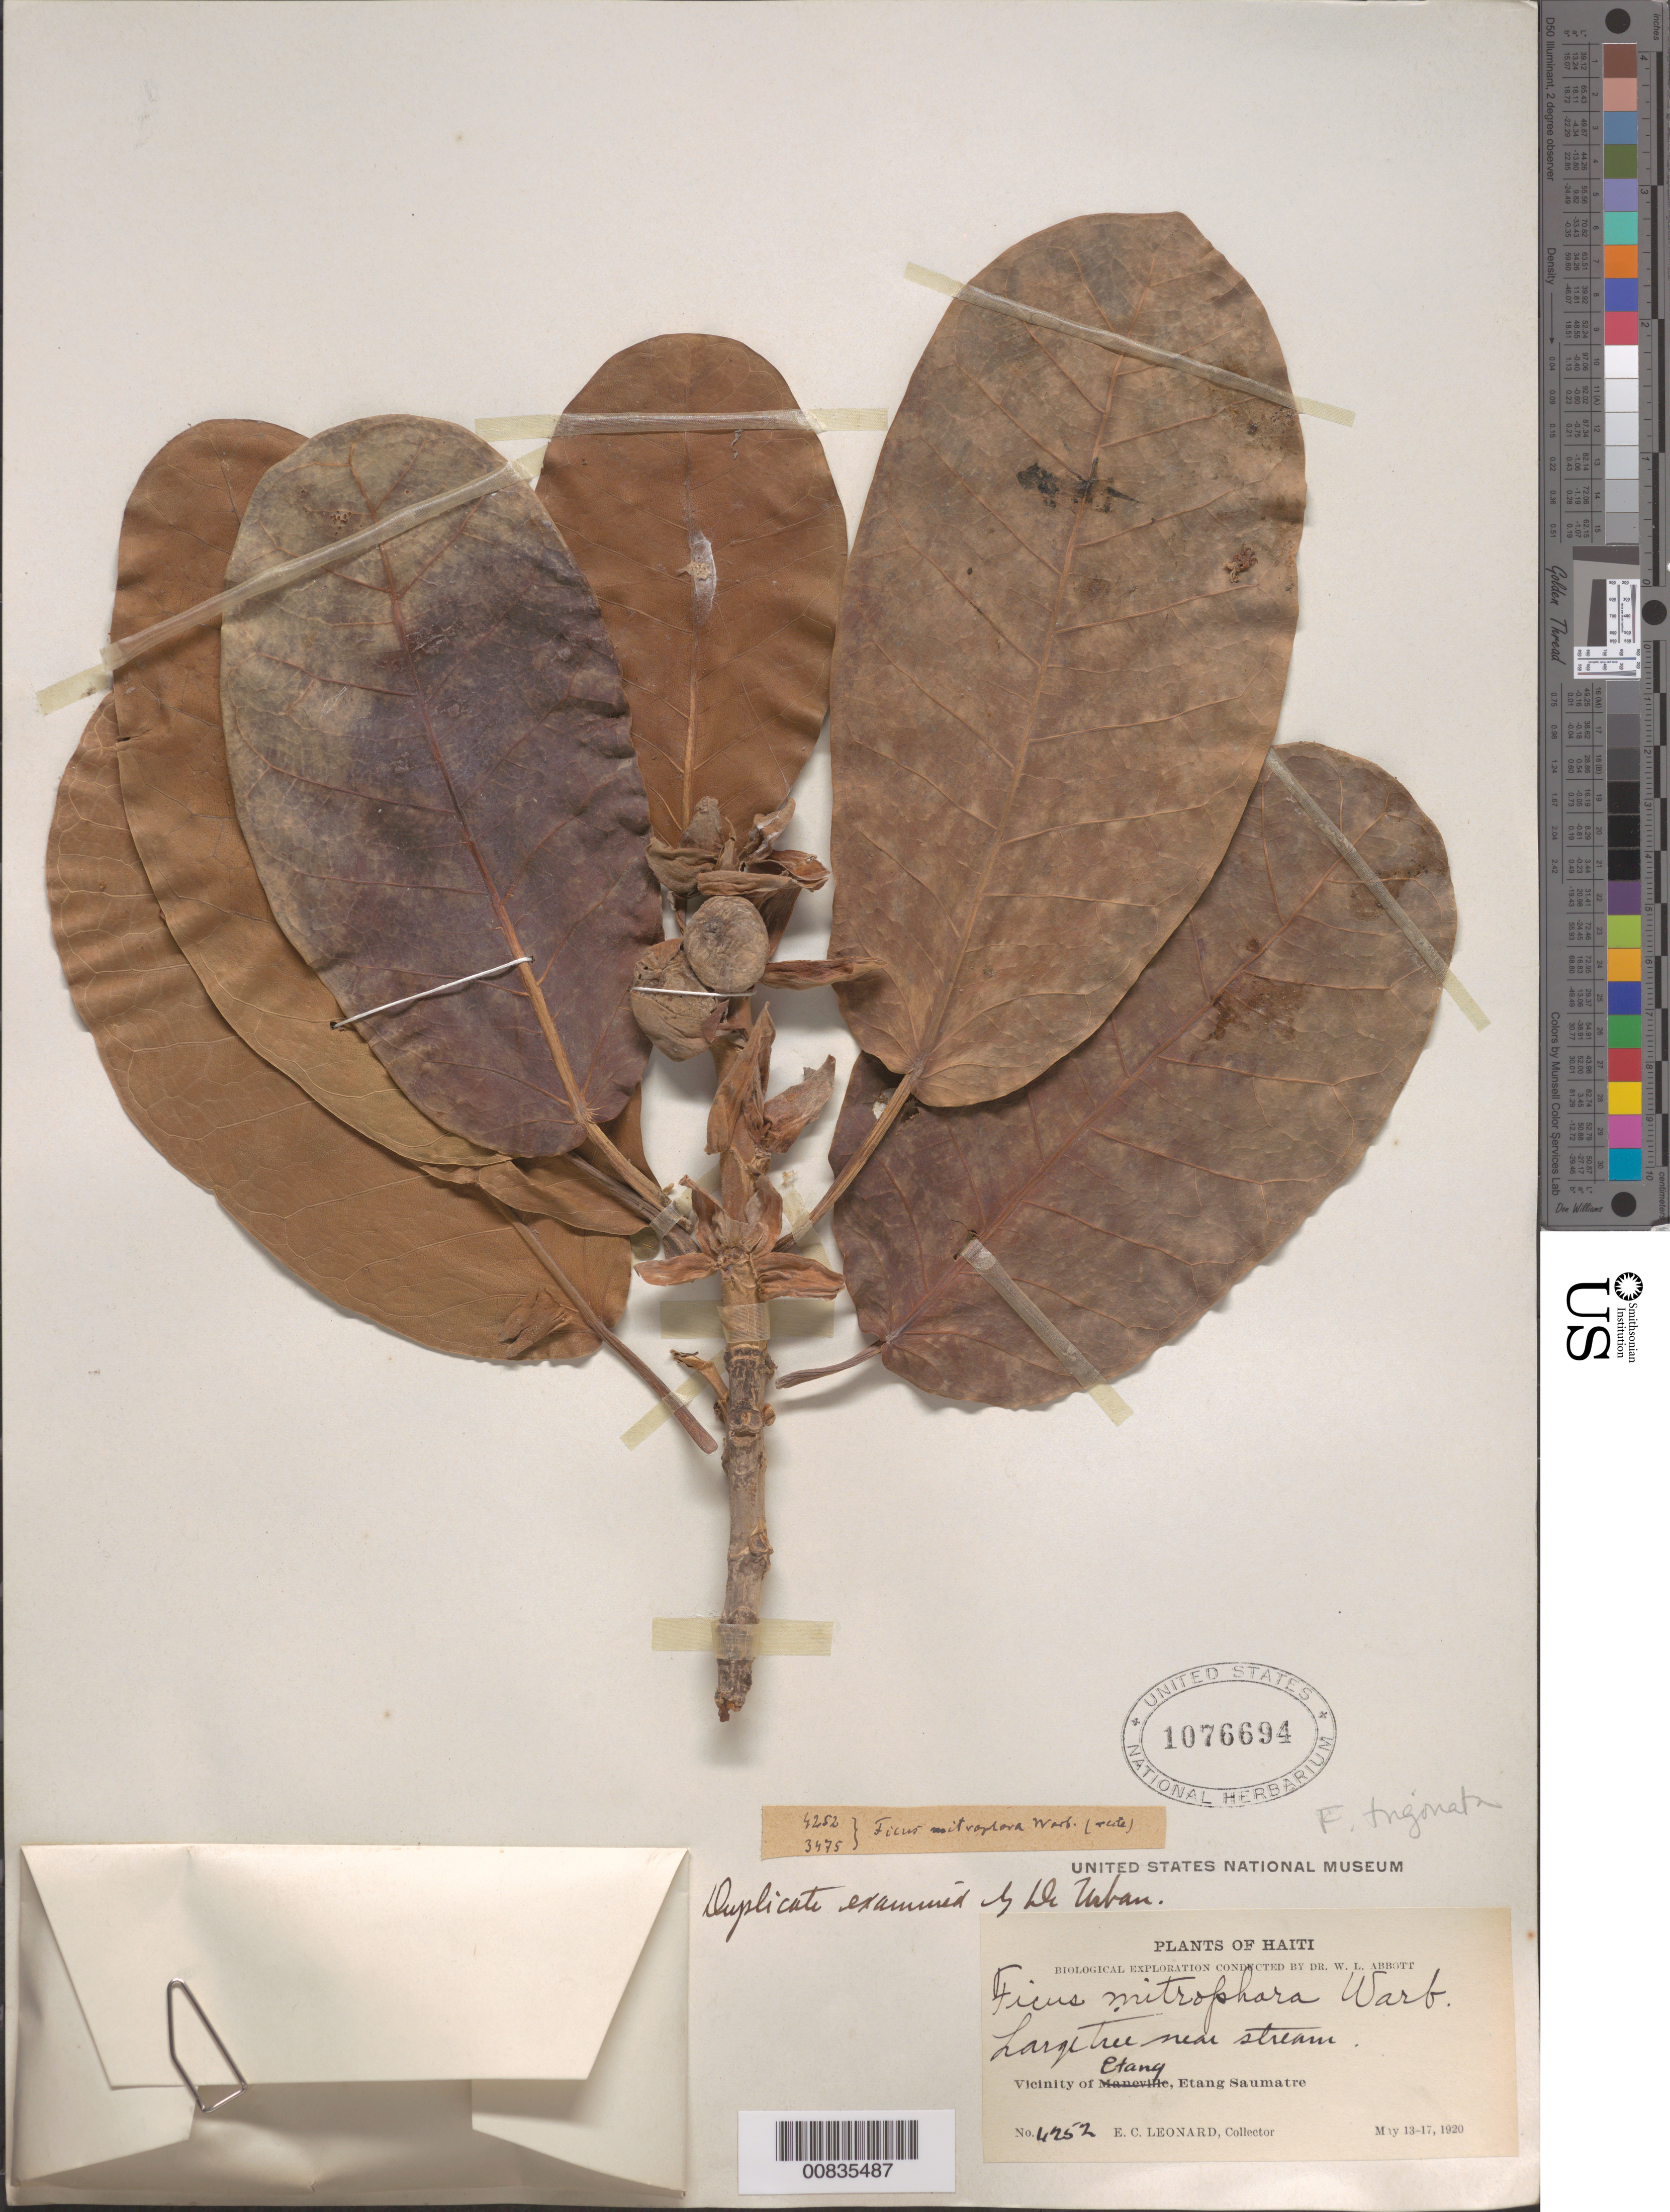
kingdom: Plantae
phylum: Tracheophyta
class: Magnoliopsida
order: Rosales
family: Moraceae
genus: Ficus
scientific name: Ficus trigonata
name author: L.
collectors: E. C. Leonard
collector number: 4252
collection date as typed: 13 May 1920 to 17 May 1920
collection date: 1920-05-13/1920-05-17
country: Haiti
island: Hispaniola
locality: Vicinity of Etang, Etang Saumatre.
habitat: Near stream.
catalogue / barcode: US 1076694